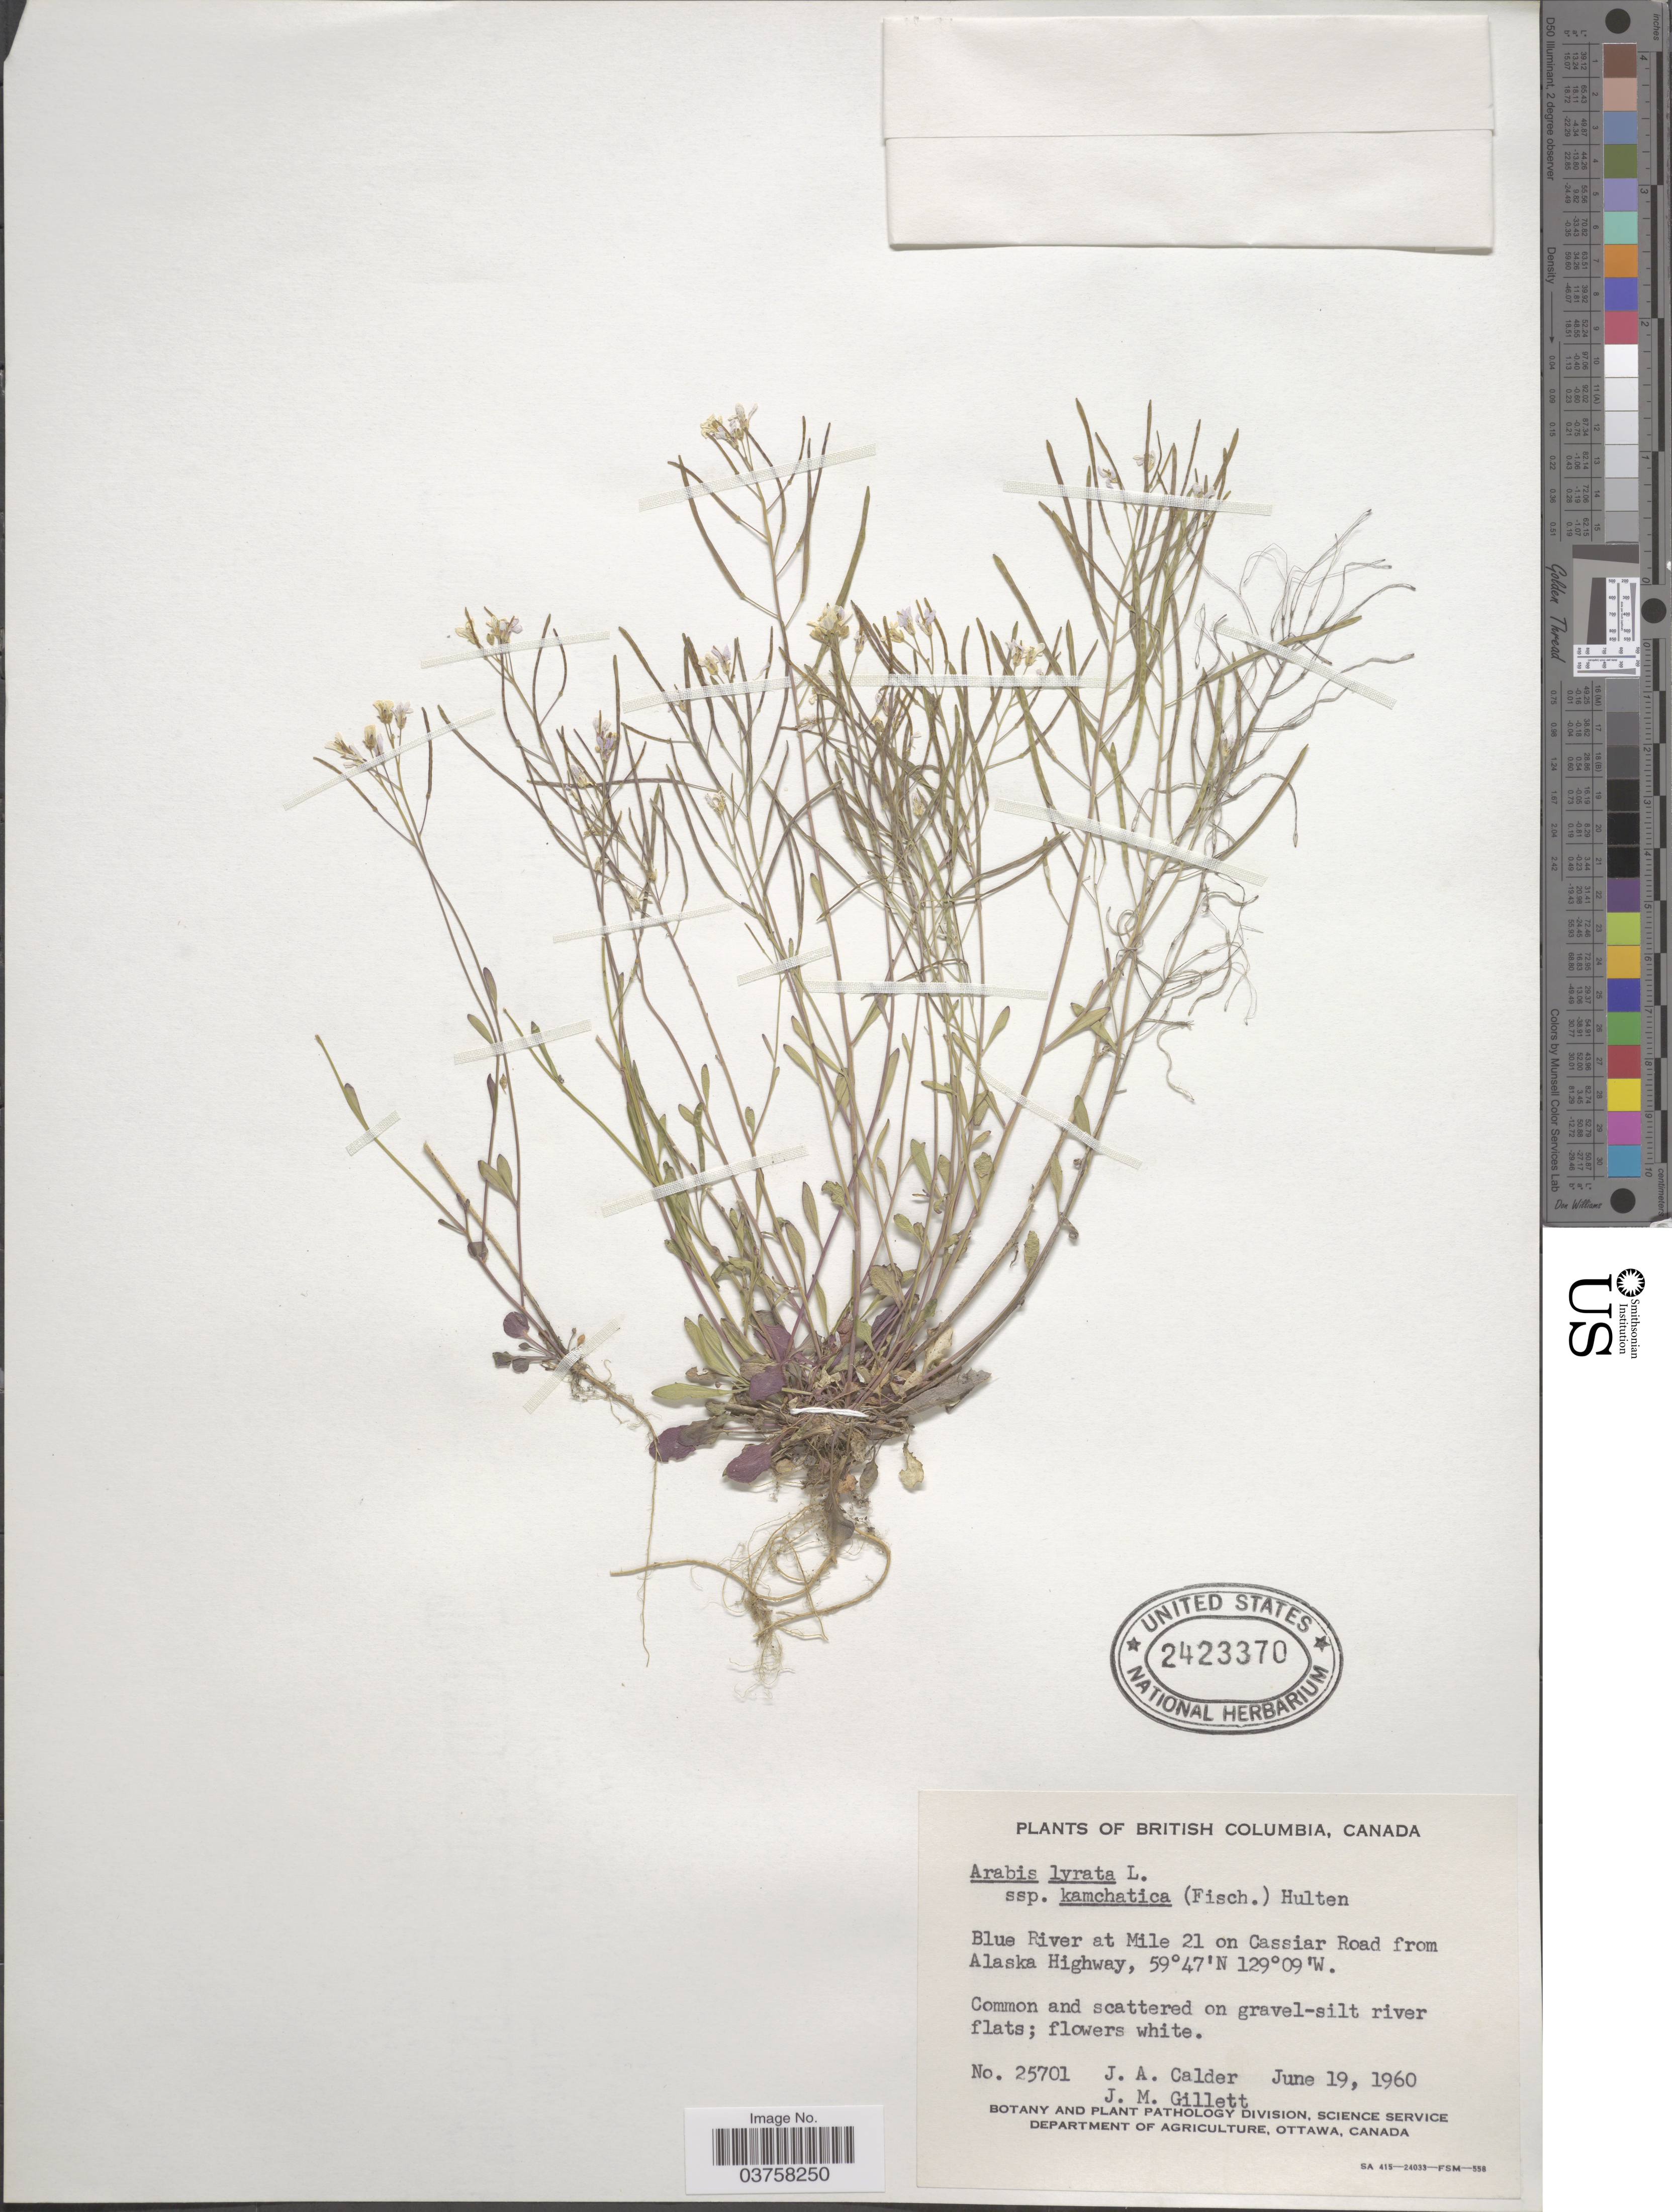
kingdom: Plantae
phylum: Tracheophyta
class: Magnoliopsida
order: Brassicales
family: Brassicaceae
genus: Arabidopsis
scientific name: Arabidopsis lyrata subsp. kamchatica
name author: (Fisch. ex DC.) O'Kane & Al-Shehbaz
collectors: J. A. Calder & J. M. Gillett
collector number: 25701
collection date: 1960-06-19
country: Canada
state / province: British Columbia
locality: Blue River at Mile 21 on Cassiar Road from Alaska Highway.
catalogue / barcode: US 2423370